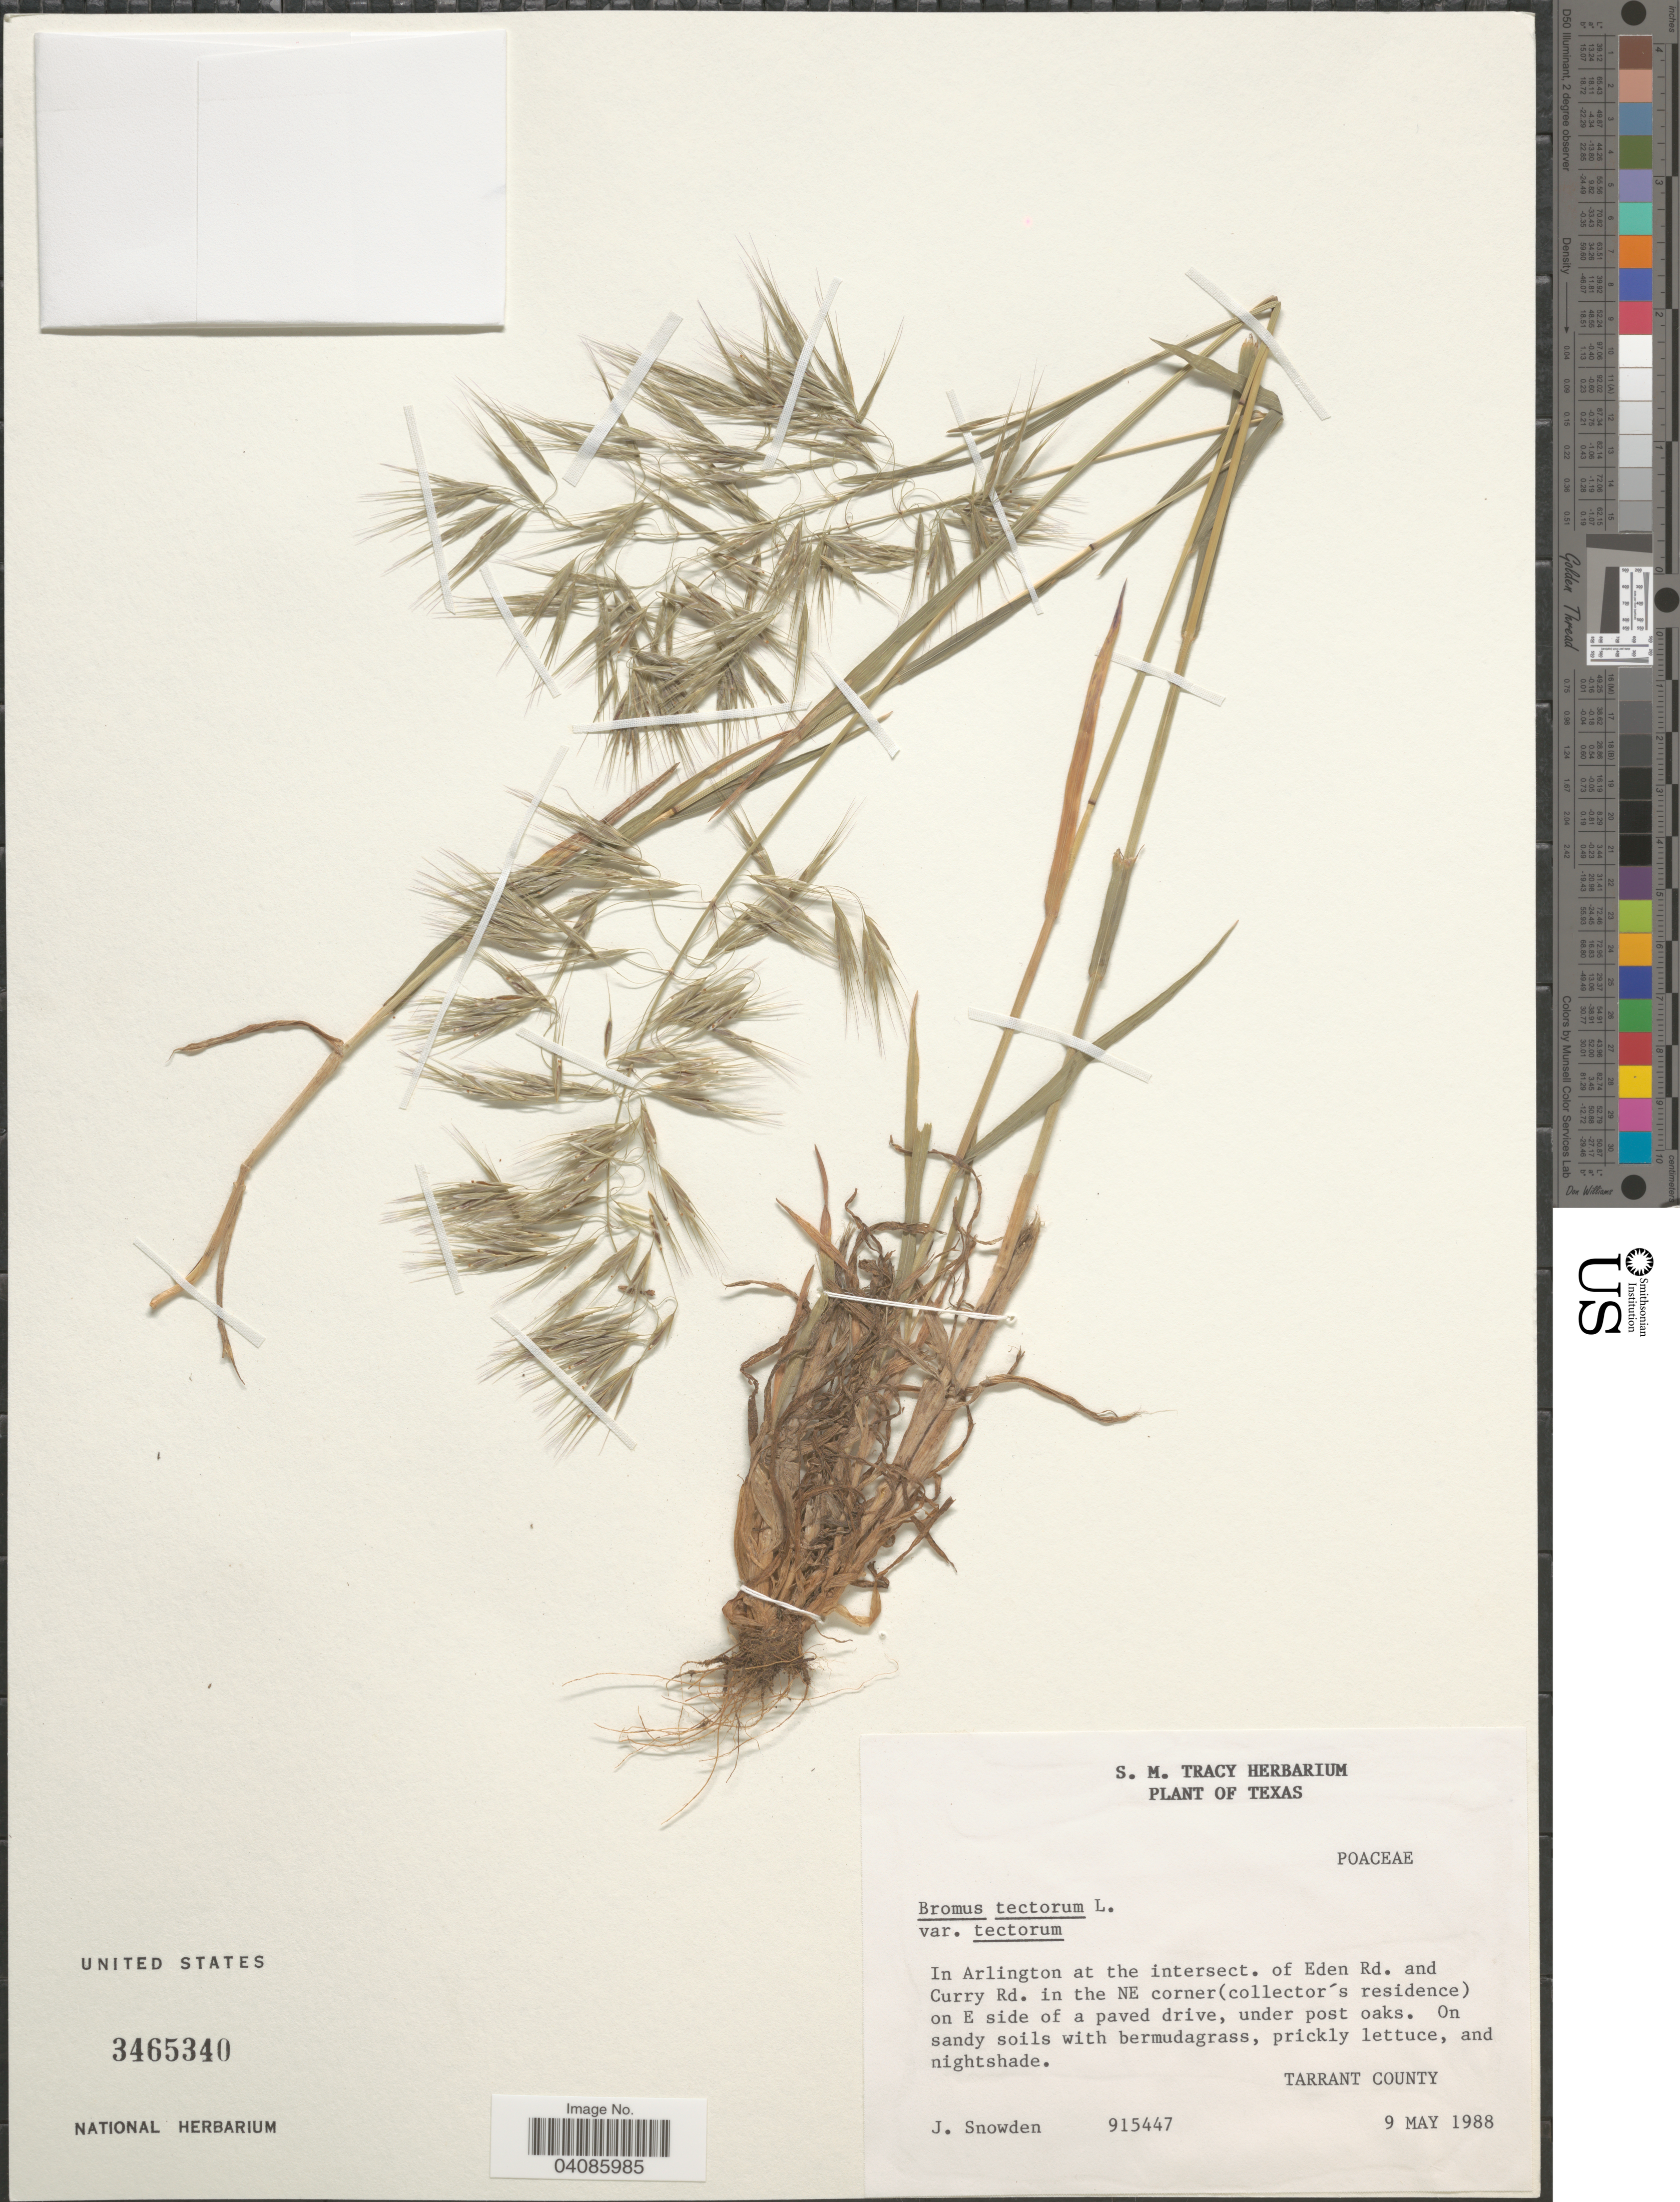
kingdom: Plantae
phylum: Tracheophyta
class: Liliopsida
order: Poales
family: Poaceae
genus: Bromus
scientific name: Bromus tectorum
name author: L.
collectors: J. Snowden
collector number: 915447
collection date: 1988-05-09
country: United States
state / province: Texas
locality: In Arlington at the intersect. of Eden Rd. and Curry Rd. in the NE corner (collector's residence) on E side of a paved drive, under post oaks. Tarrant County.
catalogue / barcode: US 3465340